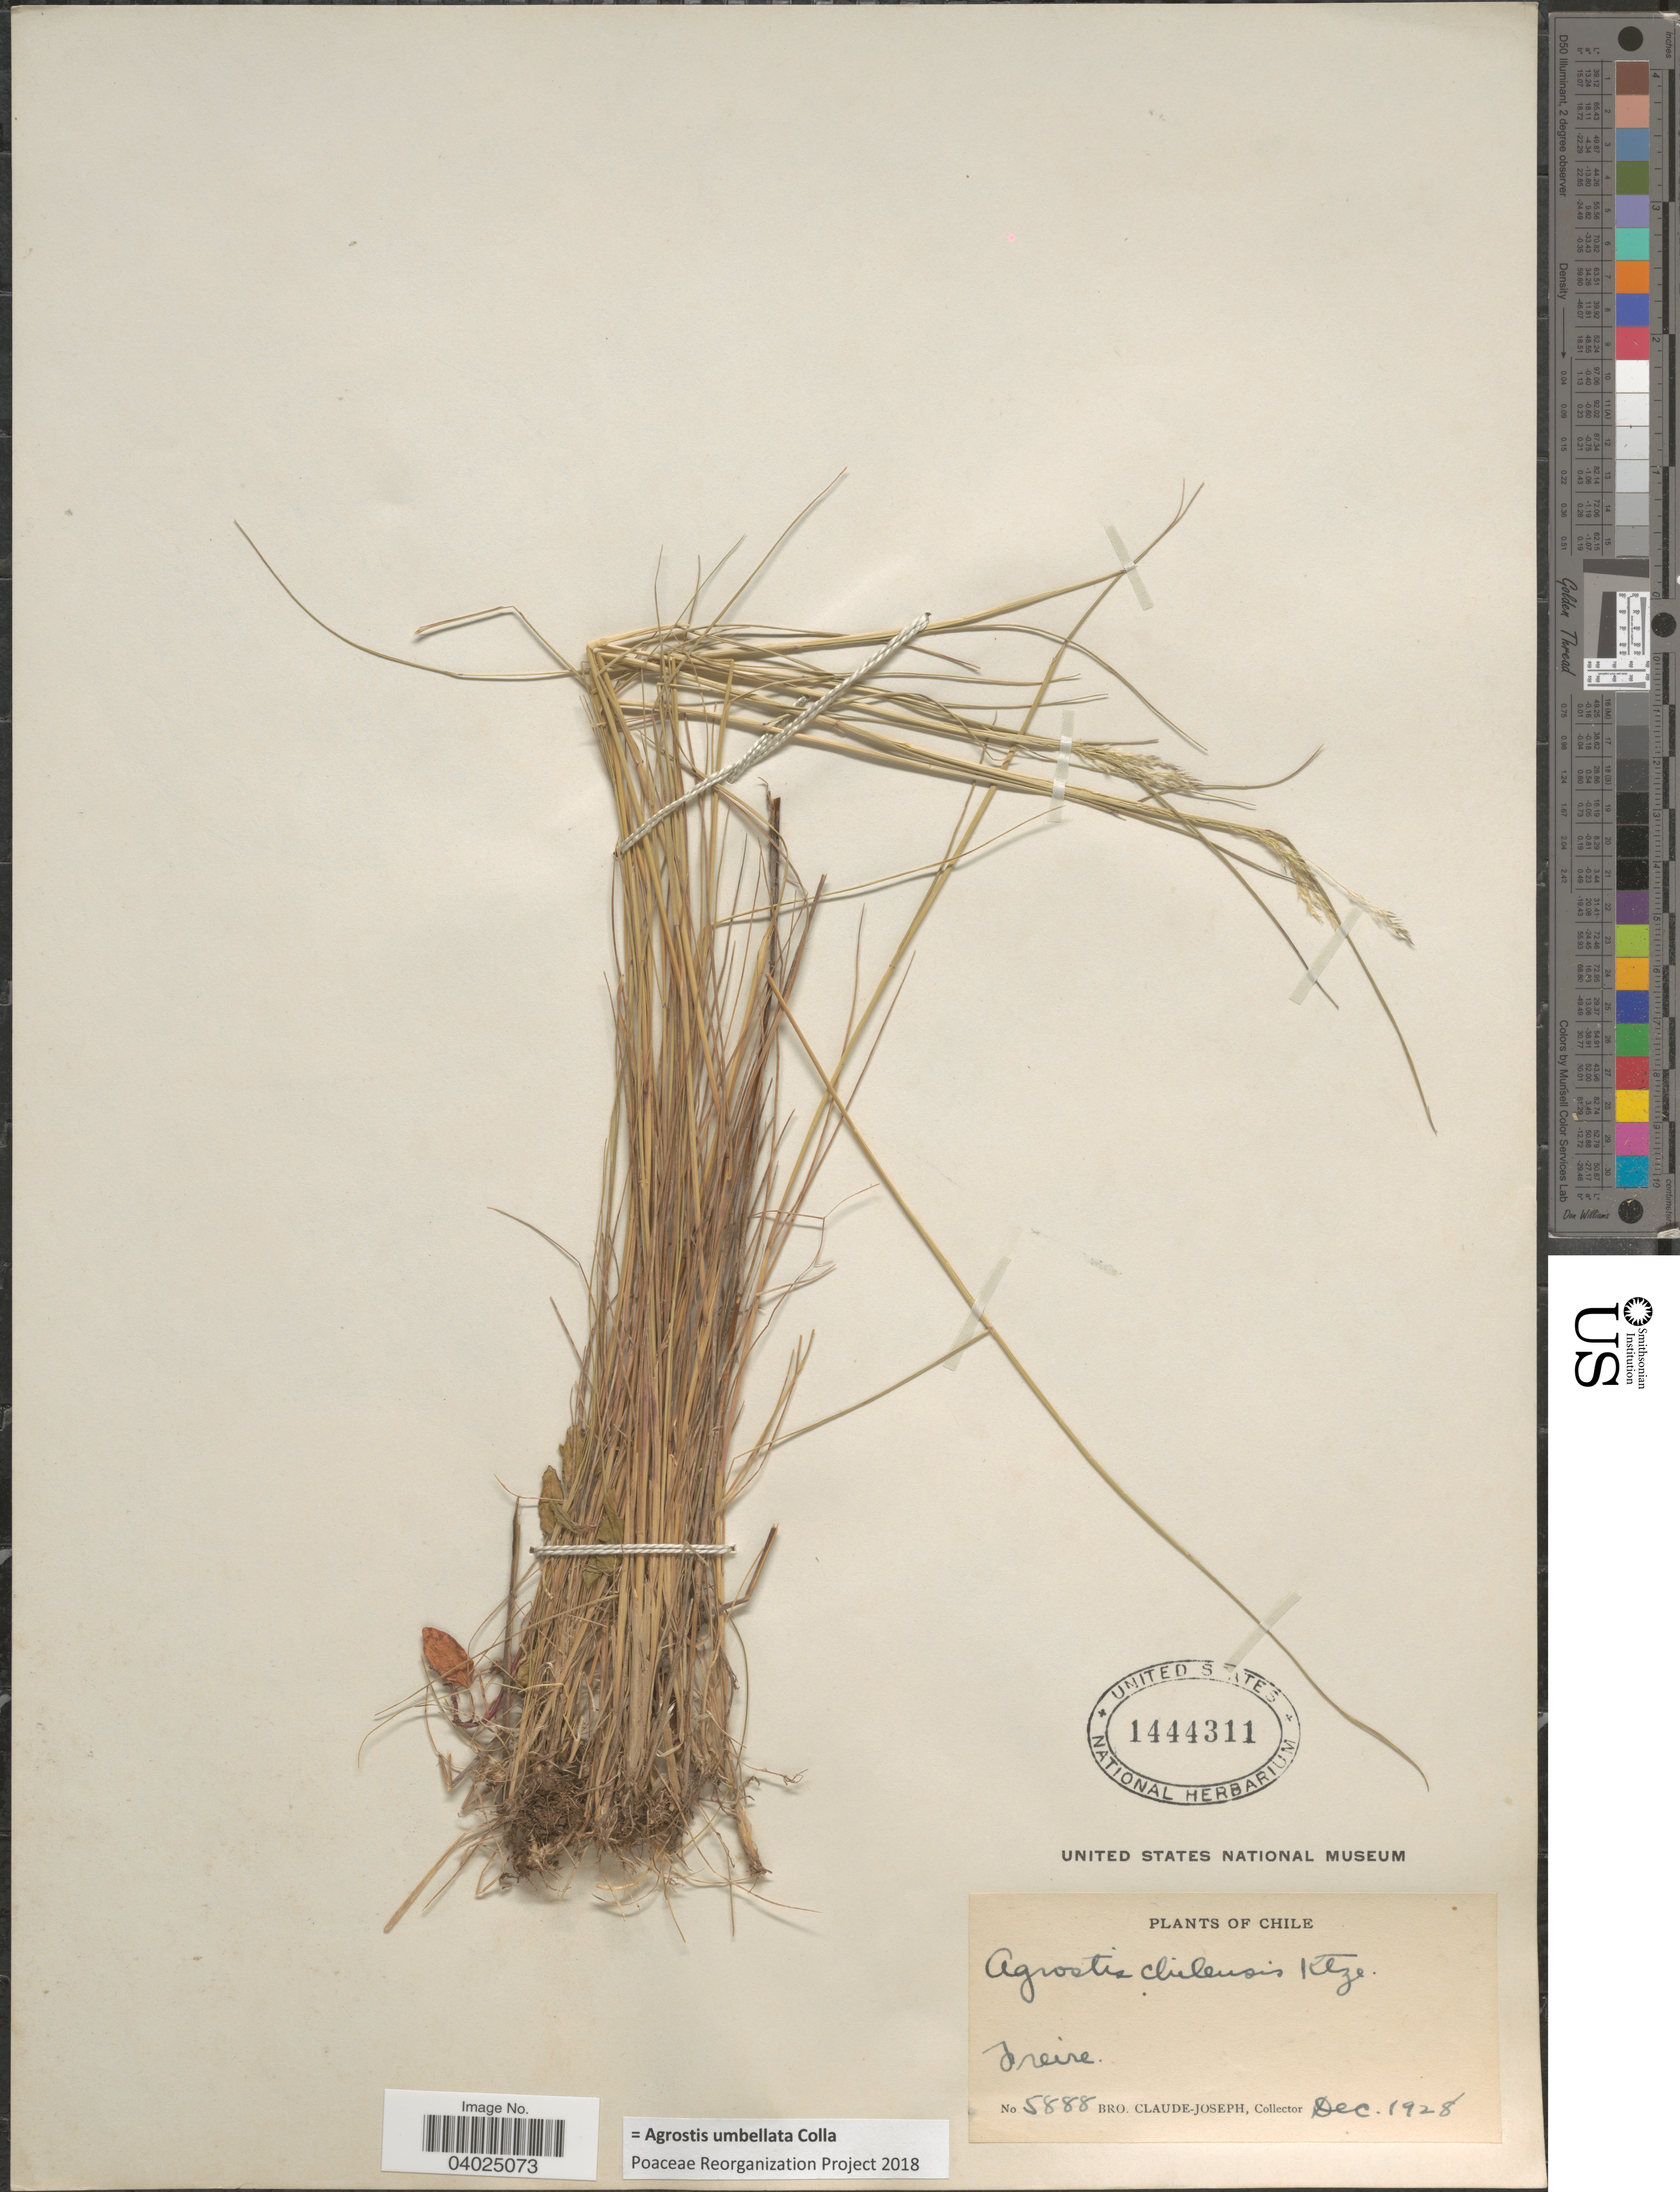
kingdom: Plantae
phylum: Tracheophyta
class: Liliopsida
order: Poales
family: Poaceae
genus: Agrostis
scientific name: Agrostis umbellata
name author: Colla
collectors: Bro. Claude-Joseph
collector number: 5888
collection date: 1928-12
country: Chile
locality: Freire.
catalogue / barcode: US 1444311